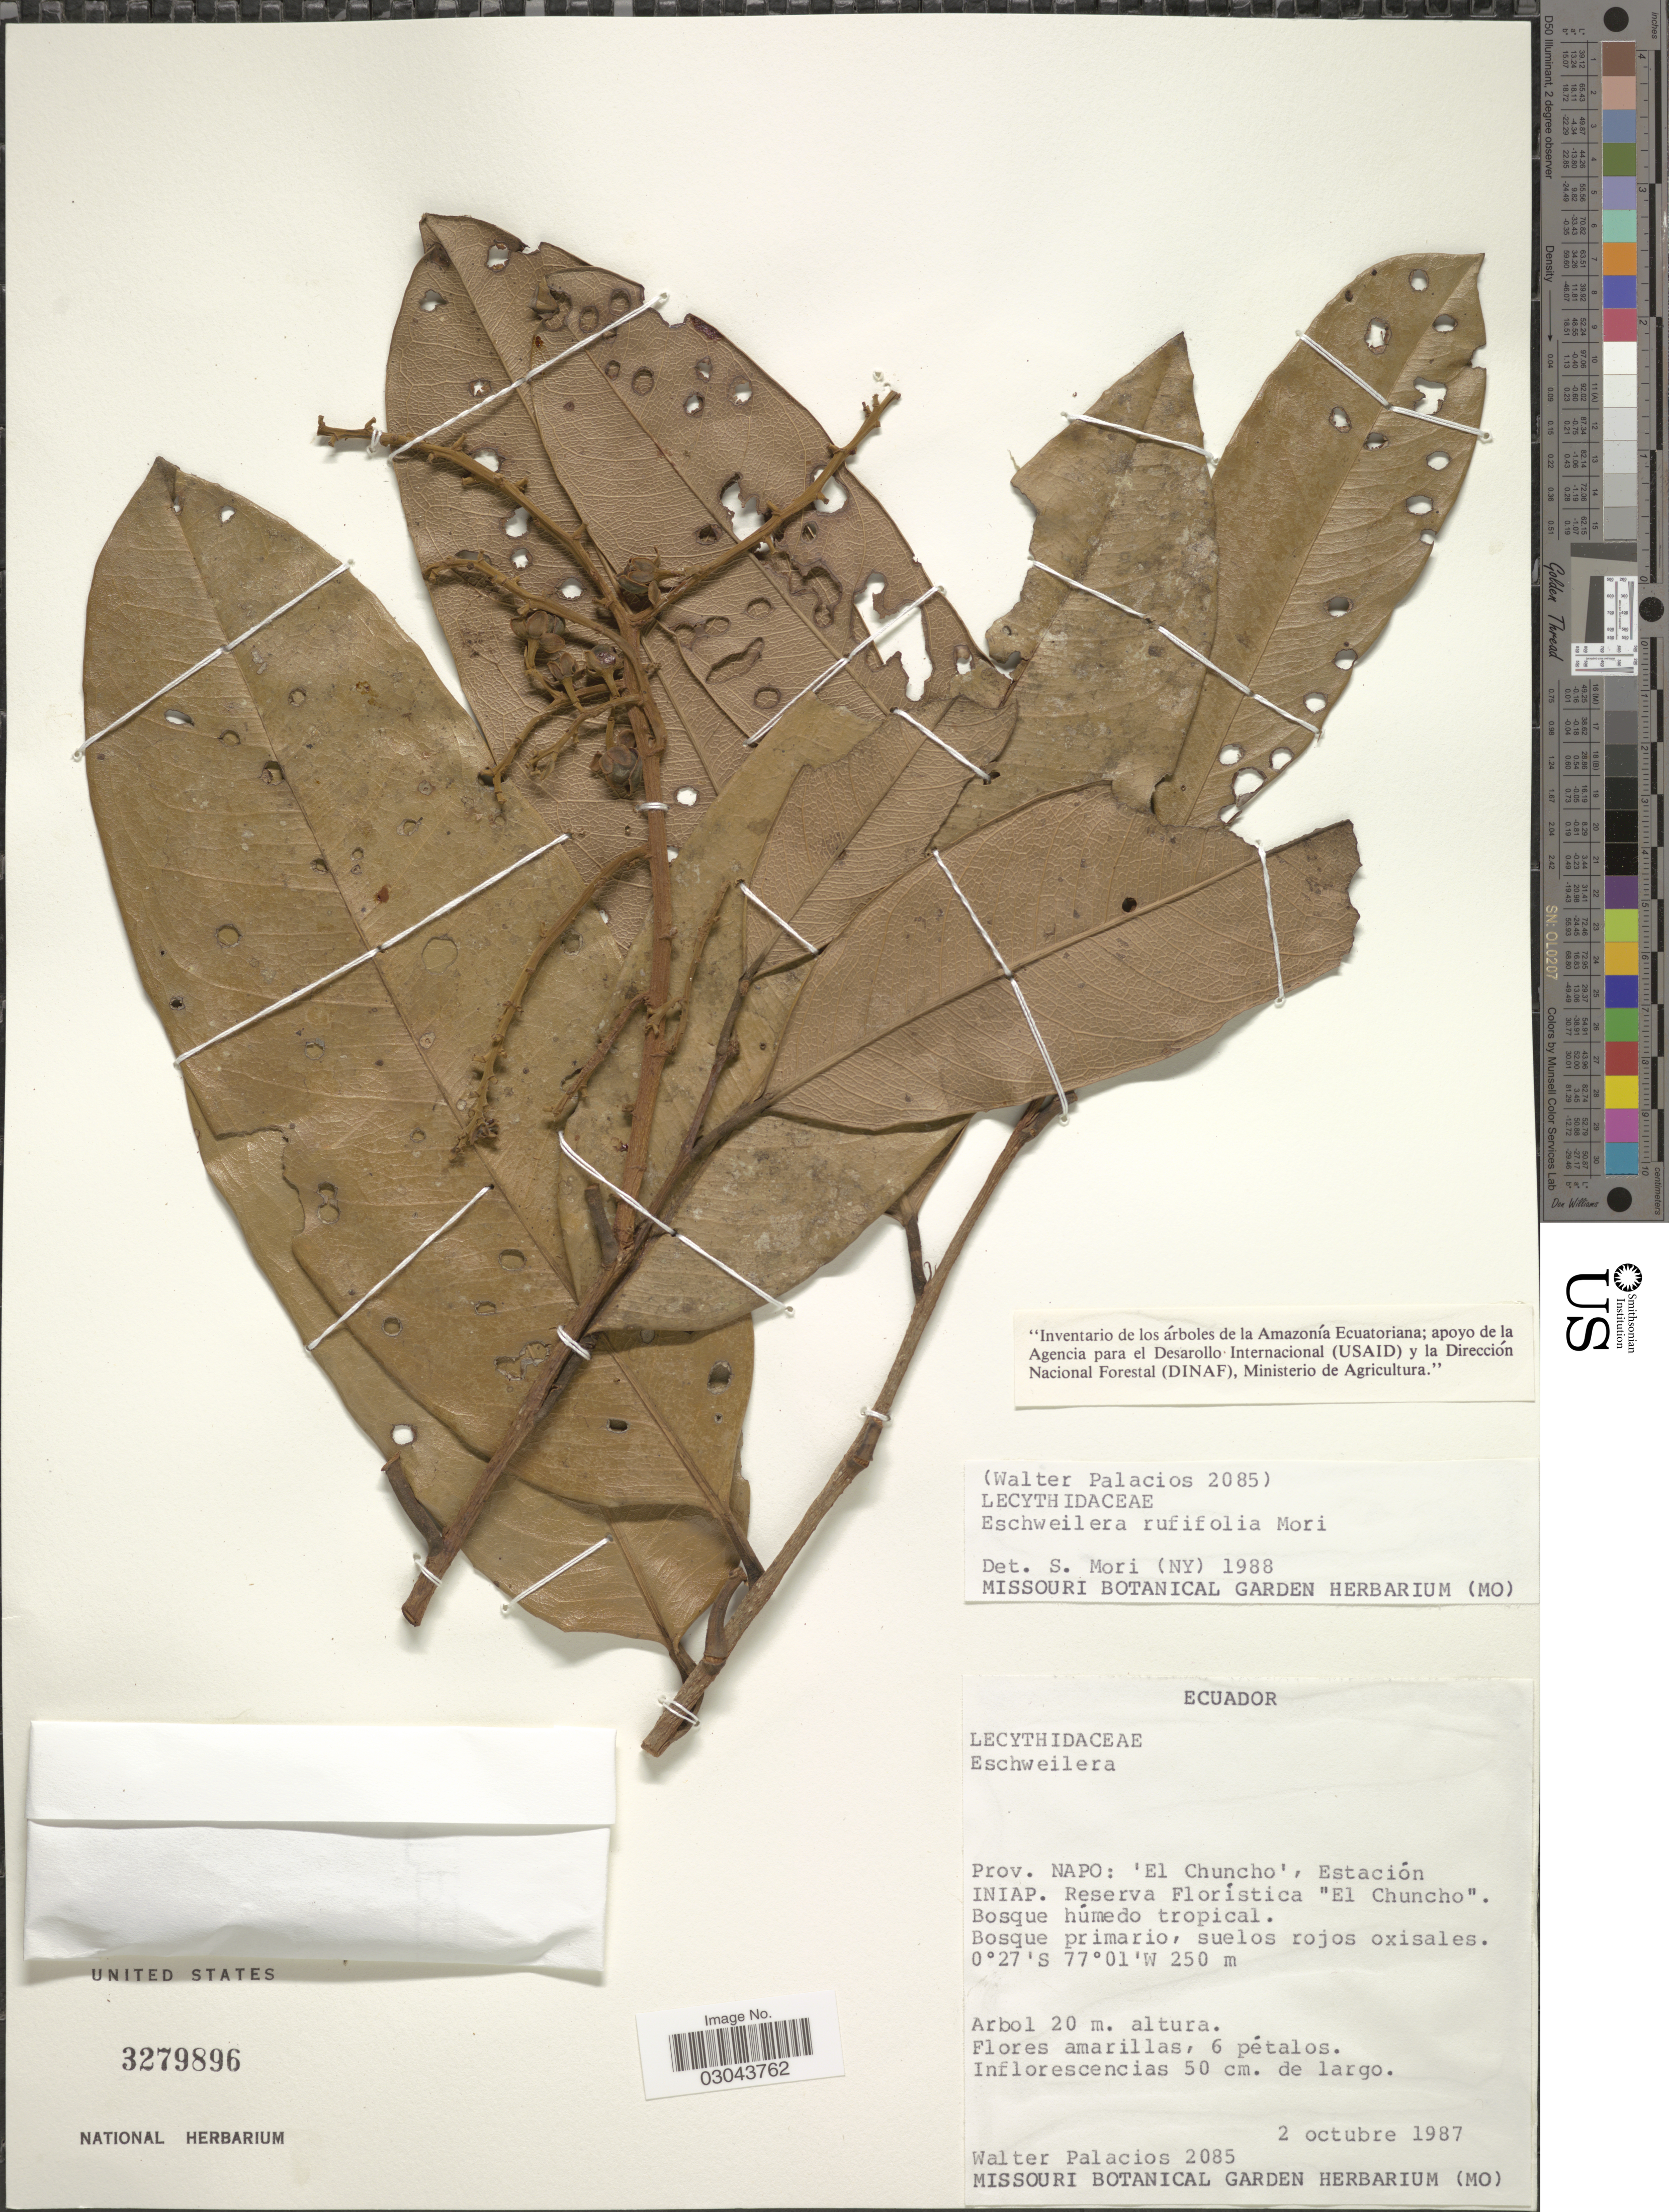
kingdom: Plantae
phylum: Tracheophyta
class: Magnoliopsida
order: Ericales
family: Lecythidaceae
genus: Eschweilera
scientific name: Eschweilera rufifolia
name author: S.A. Mori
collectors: W. Palacios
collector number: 2085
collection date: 1987-10-02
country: Ecuador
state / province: Napo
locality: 'El Chuncho', Estación INIAP. Reserva Florística "El Chuncho".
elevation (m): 250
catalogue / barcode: US 3279896